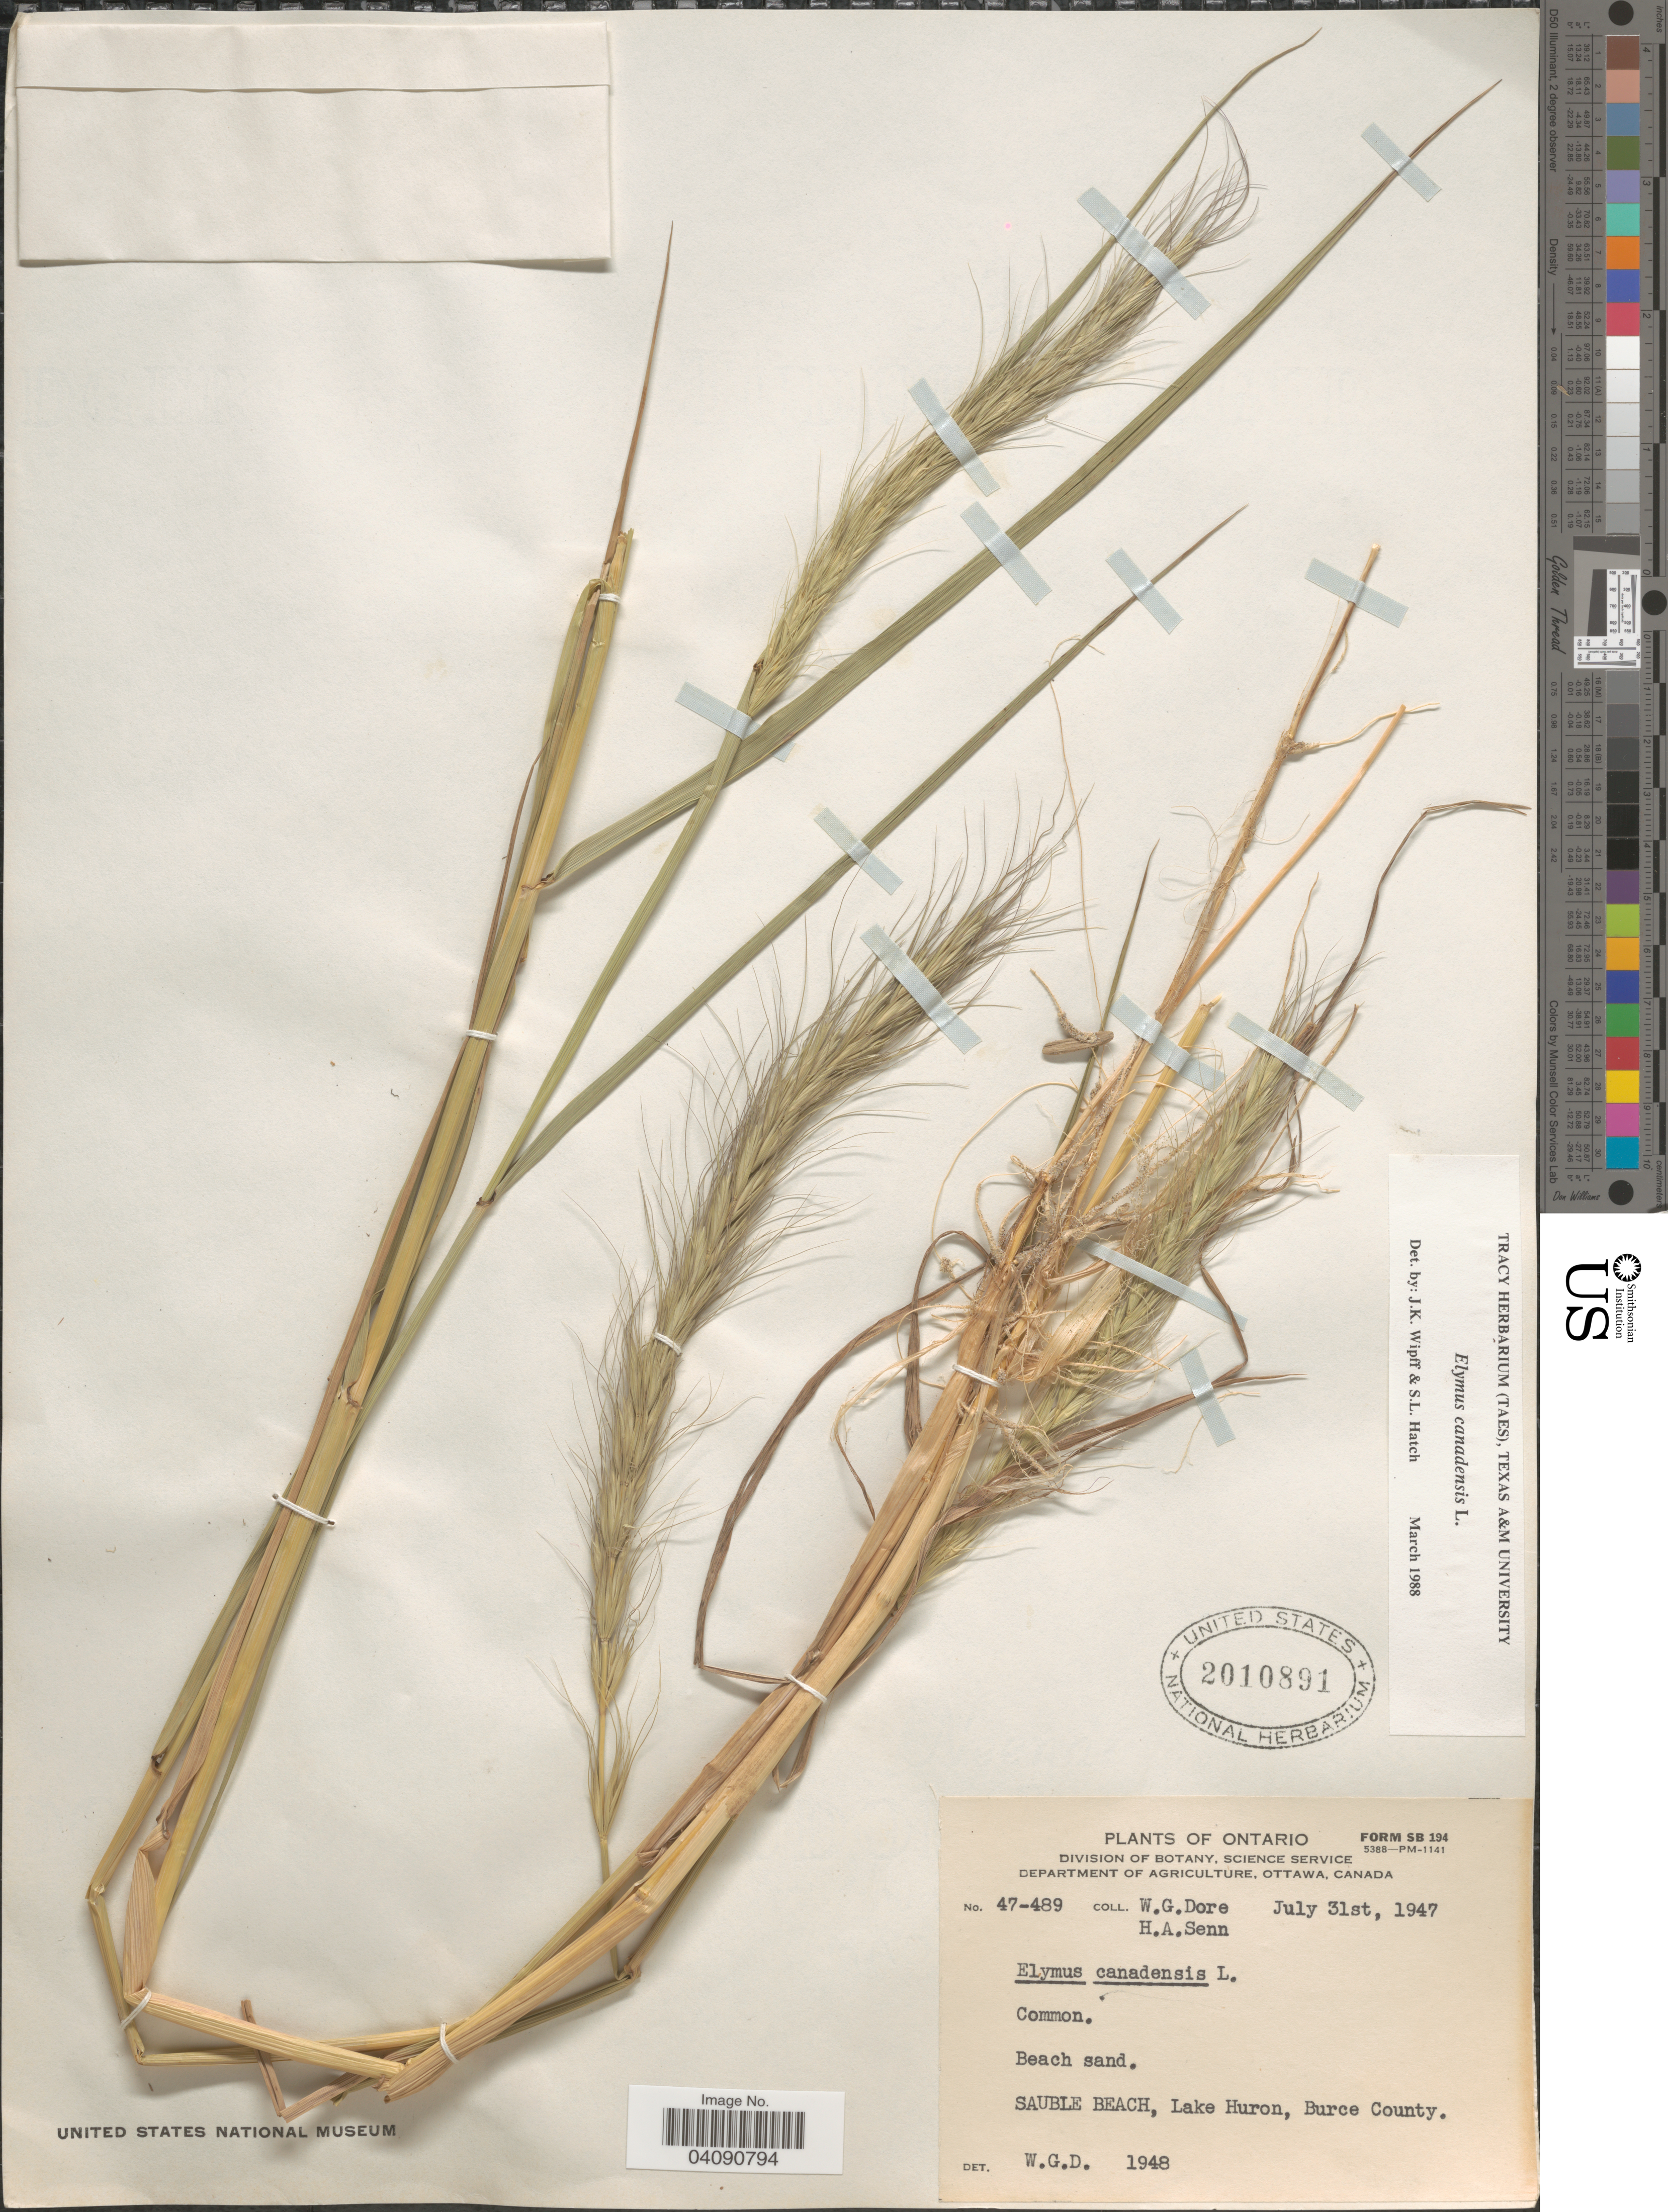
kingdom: Plantae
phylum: Tracheophyta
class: Liliopsida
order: Poales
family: Poaceae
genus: Elymus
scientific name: Elymus canadensis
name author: L.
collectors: W. Dore & H. Senn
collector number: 47-489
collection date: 1947-07-31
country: Canada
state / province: Ontario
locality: Common. Beach sand. Sauble Beach, Lake Huron, Burce County.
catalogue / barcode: US 2010891